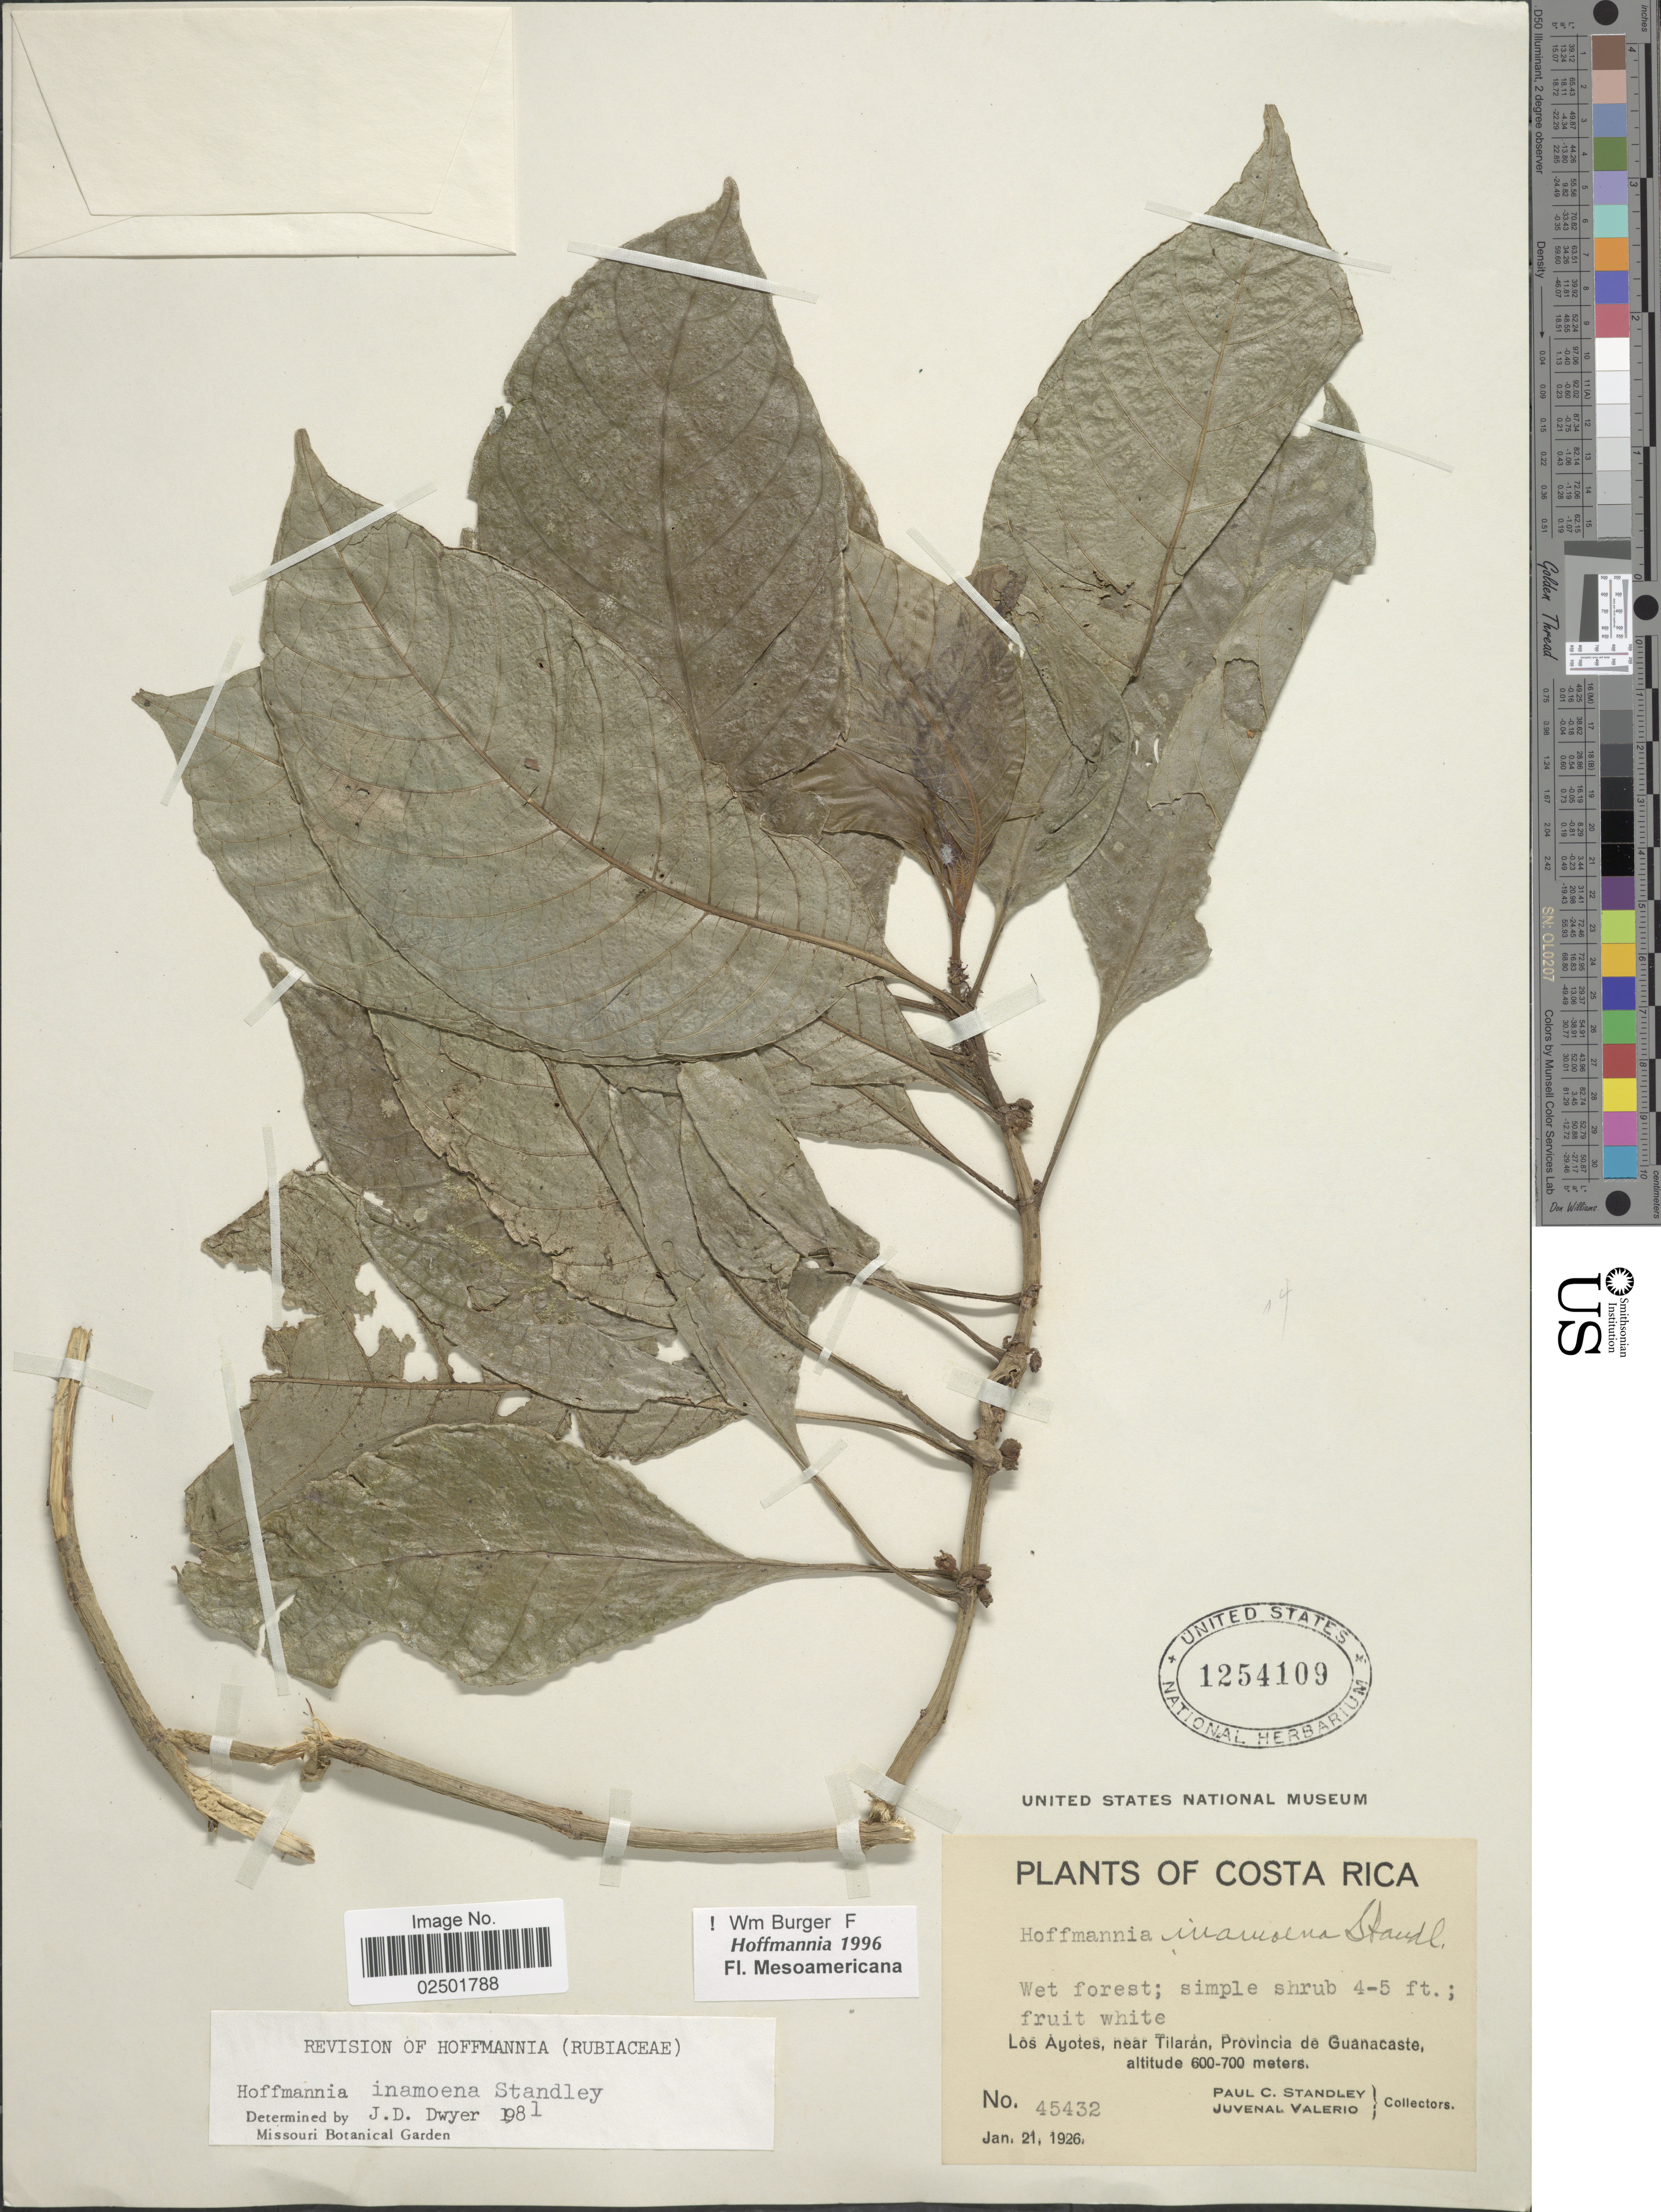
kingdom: Plantae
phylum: Tracheophyta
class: Magnoliopsida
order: Gentianales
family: Rubiaceae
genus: Hoffmannia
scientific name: Hoffmannia inamoena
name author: Standl.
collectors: P. C. Standley & J. Valerio R.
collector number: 45432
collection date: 1926-01-21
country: Costa Rica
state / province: Guanacaste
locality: Los Ayotes, near Tilarán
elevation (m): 600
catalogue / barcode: US 1254109